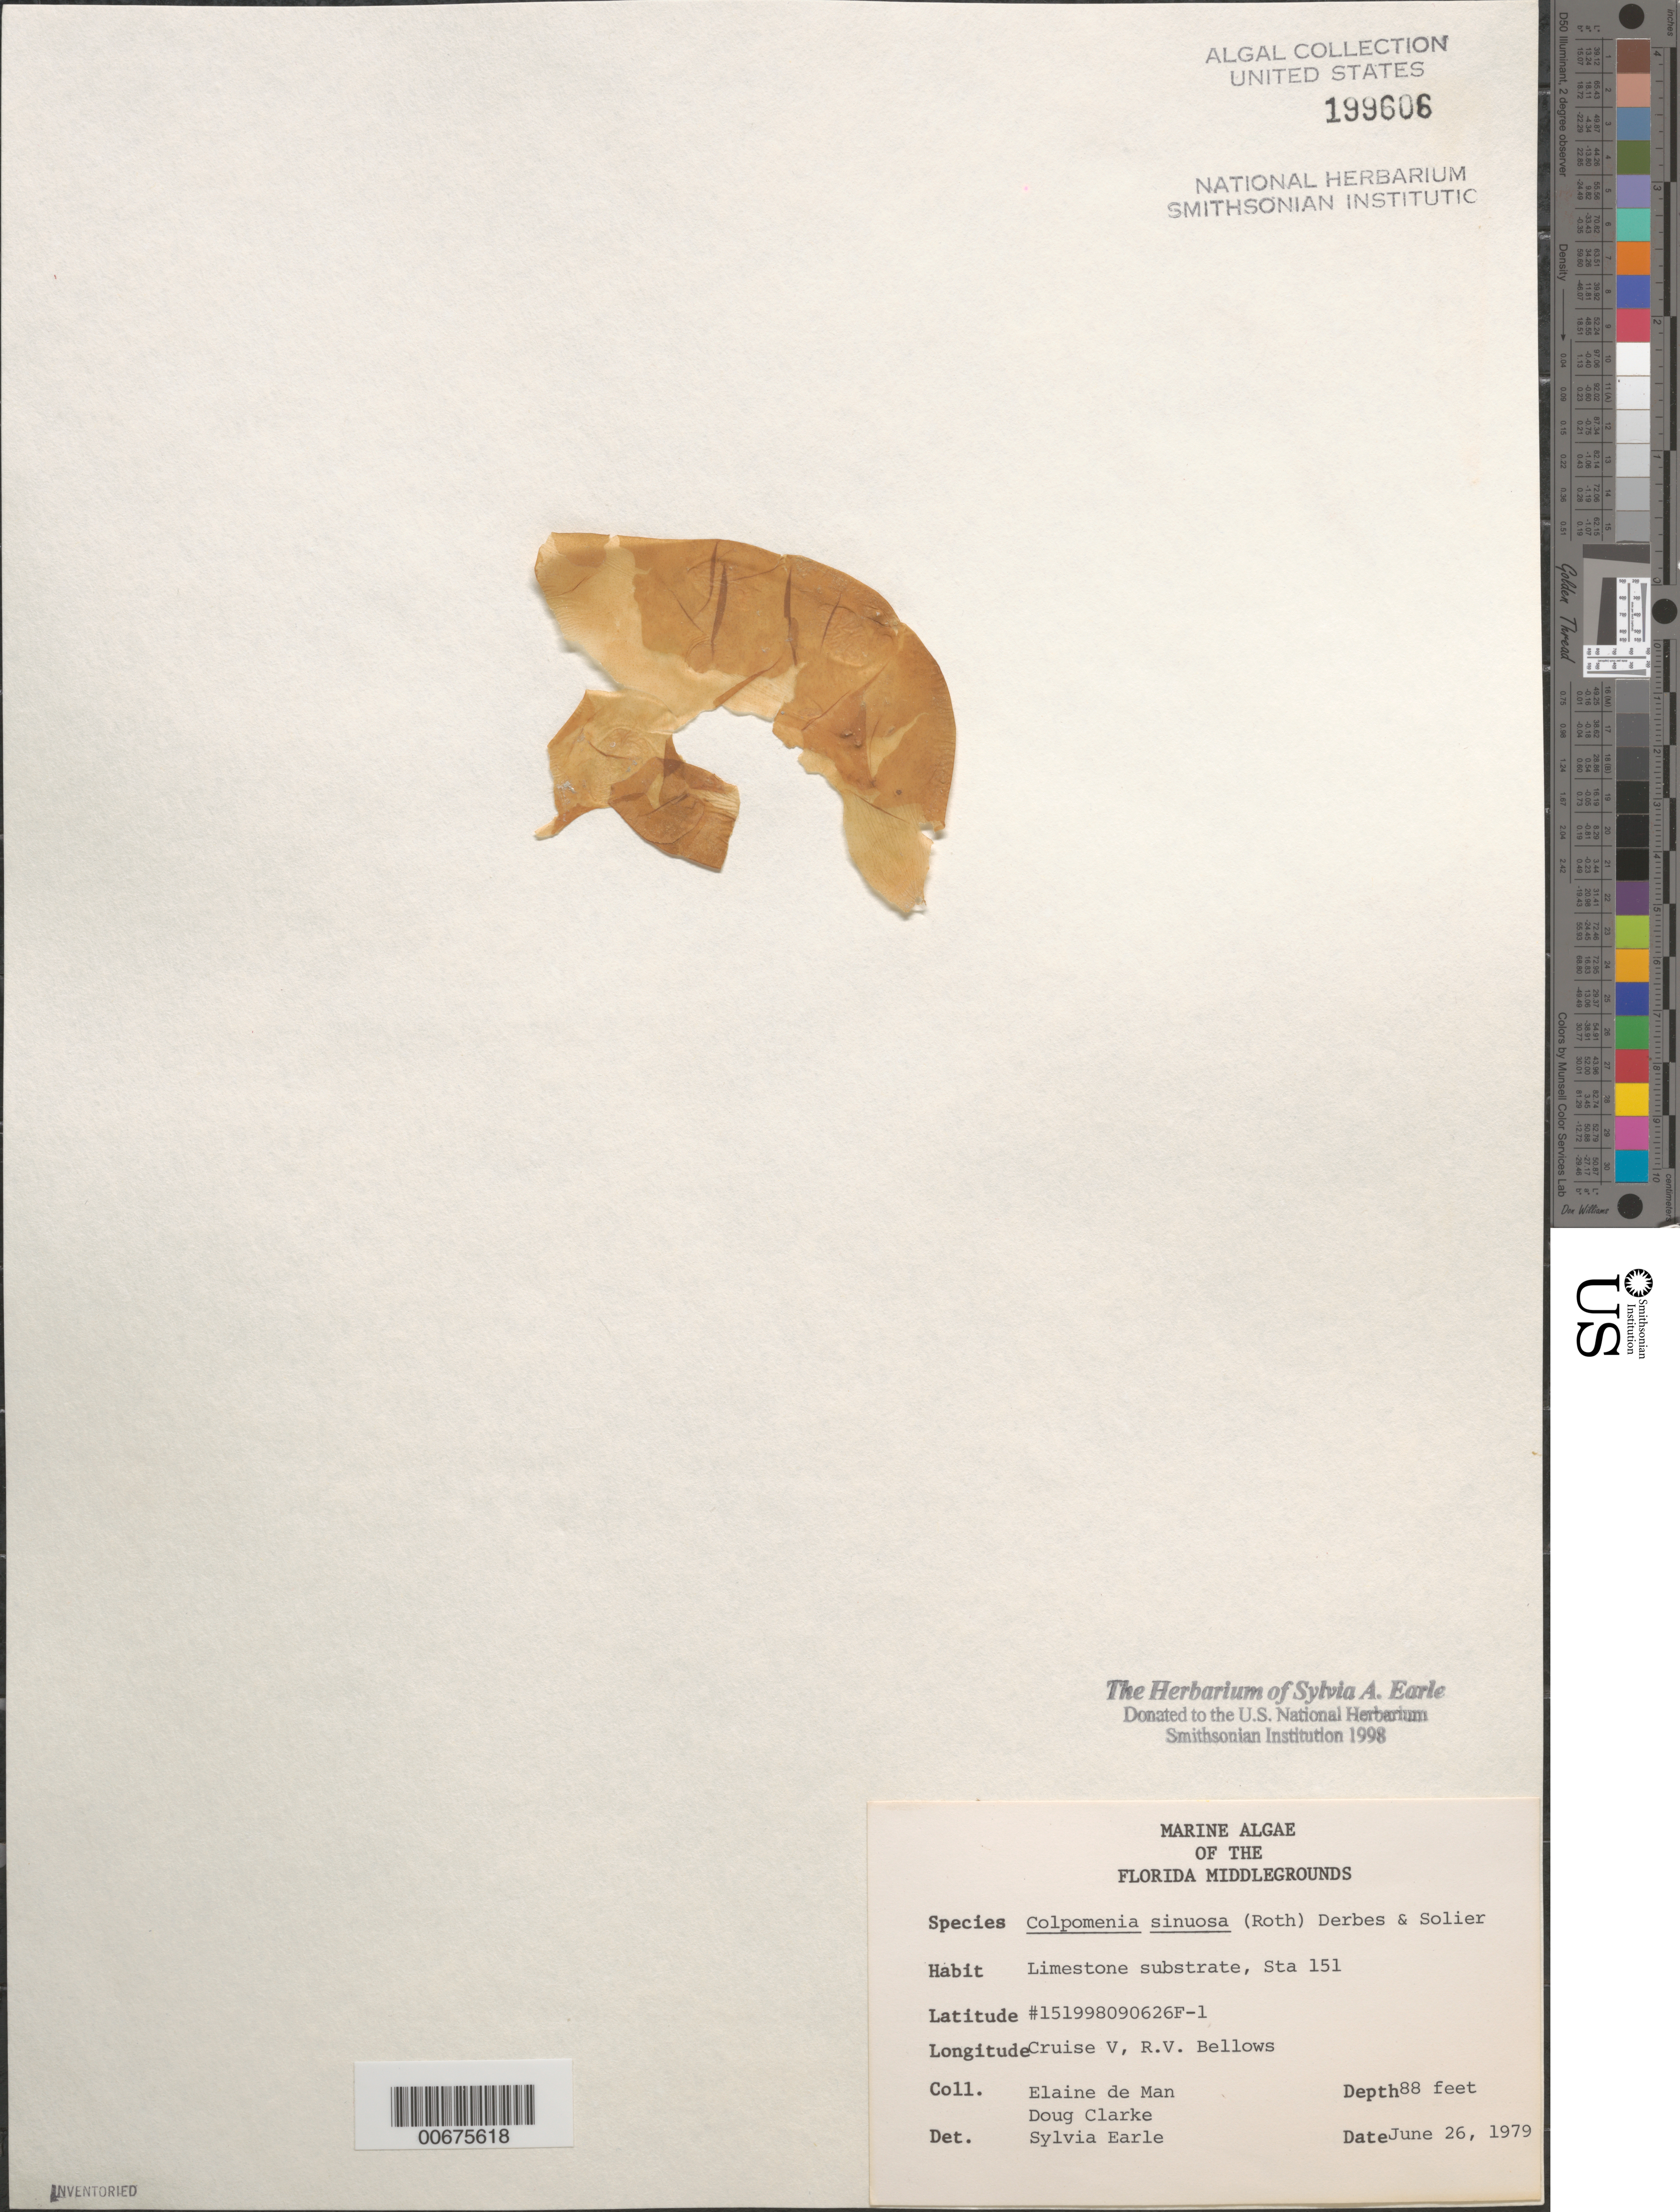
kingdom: Chromista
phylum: Ochrophyta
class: Phaeophyceae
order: Scytosiphonales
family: Scytosiphonaceae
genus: Colpomenia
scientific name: Colpomenia sinuosa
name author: (K. Mert. ex Roth) Derbes & Solier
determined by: Earle, S. A.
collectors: E. de Man & D. Clarke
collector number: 151998090626f-1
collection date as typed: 26 Jun 1979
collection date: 1979-06-26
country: United States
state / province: Florida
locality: Florida Middle Grounds, Gulf of Mexico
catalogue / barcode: US 199606